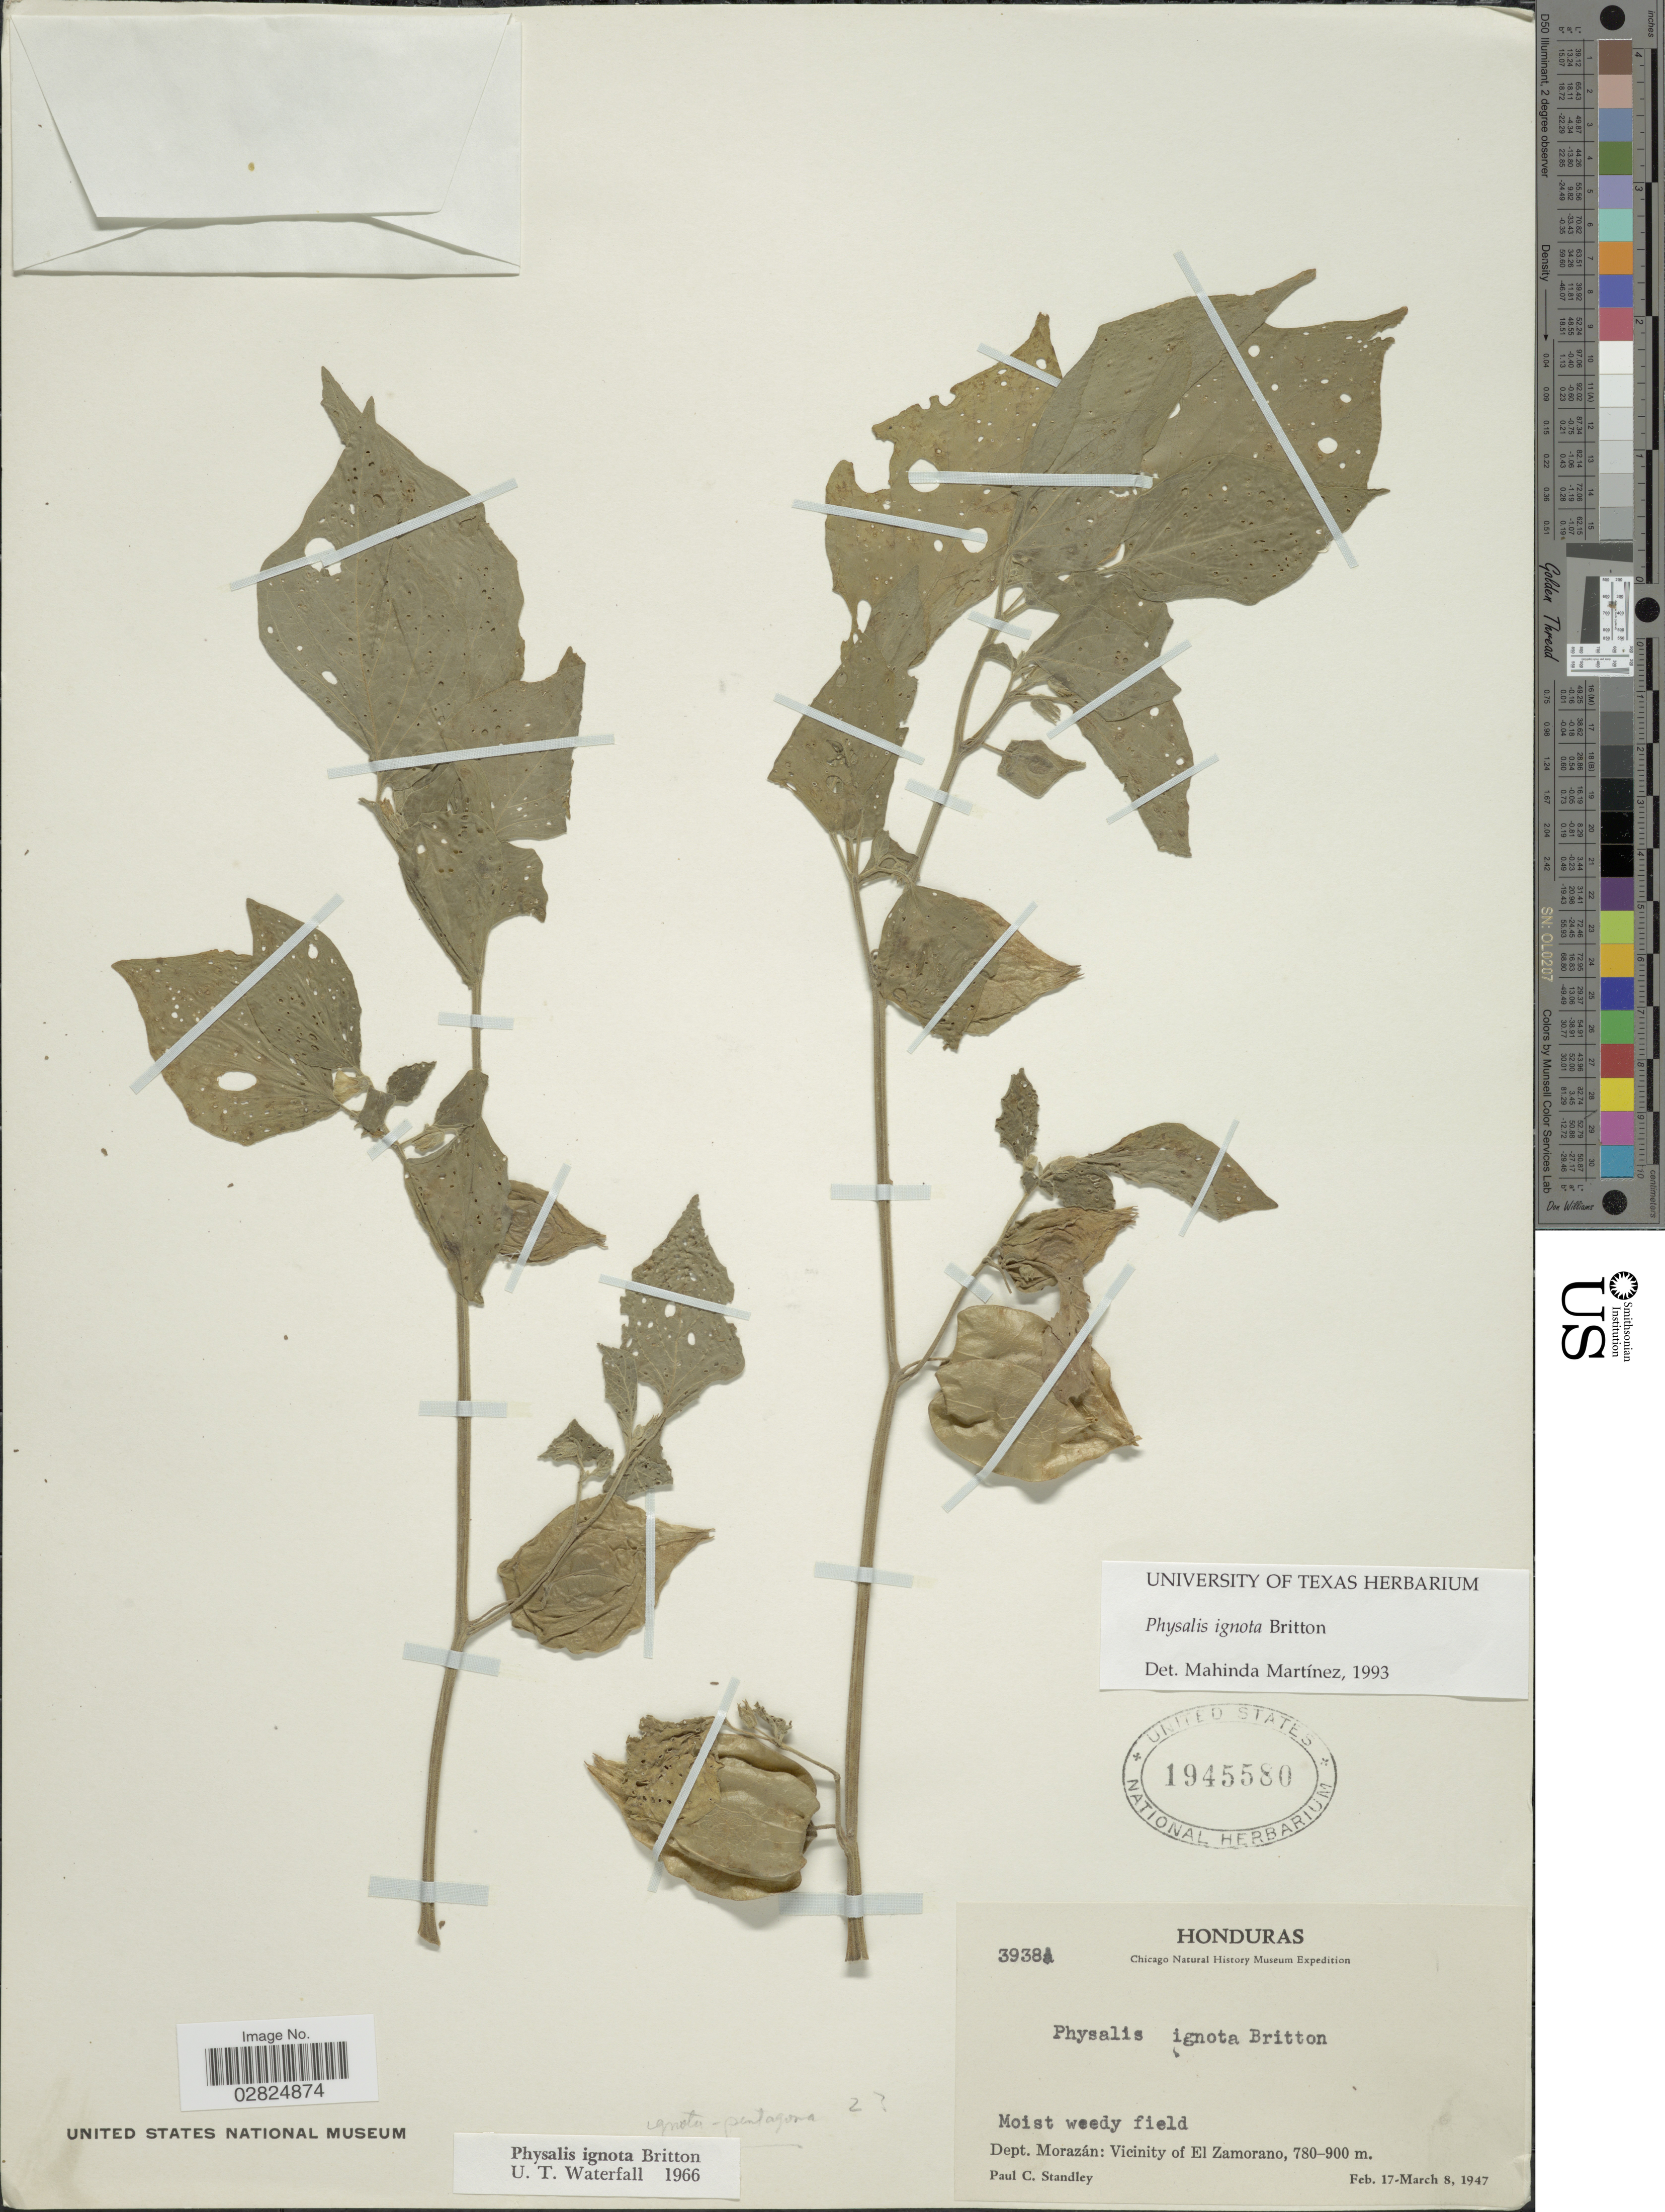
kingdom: Plantae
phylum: Tracheophyta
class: Magnoliopsida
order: Solanales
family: Solanaceae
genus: Physalis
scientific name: Physalis ignota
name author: Britton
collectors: P. C. Standley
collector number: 3938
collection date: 1947-02-17/1947-03-08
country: Honduras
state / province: Fco. Morazán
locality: Dept. Morazán: Vicinity of El Zamorano.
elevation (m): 780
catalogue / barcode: US 1945580